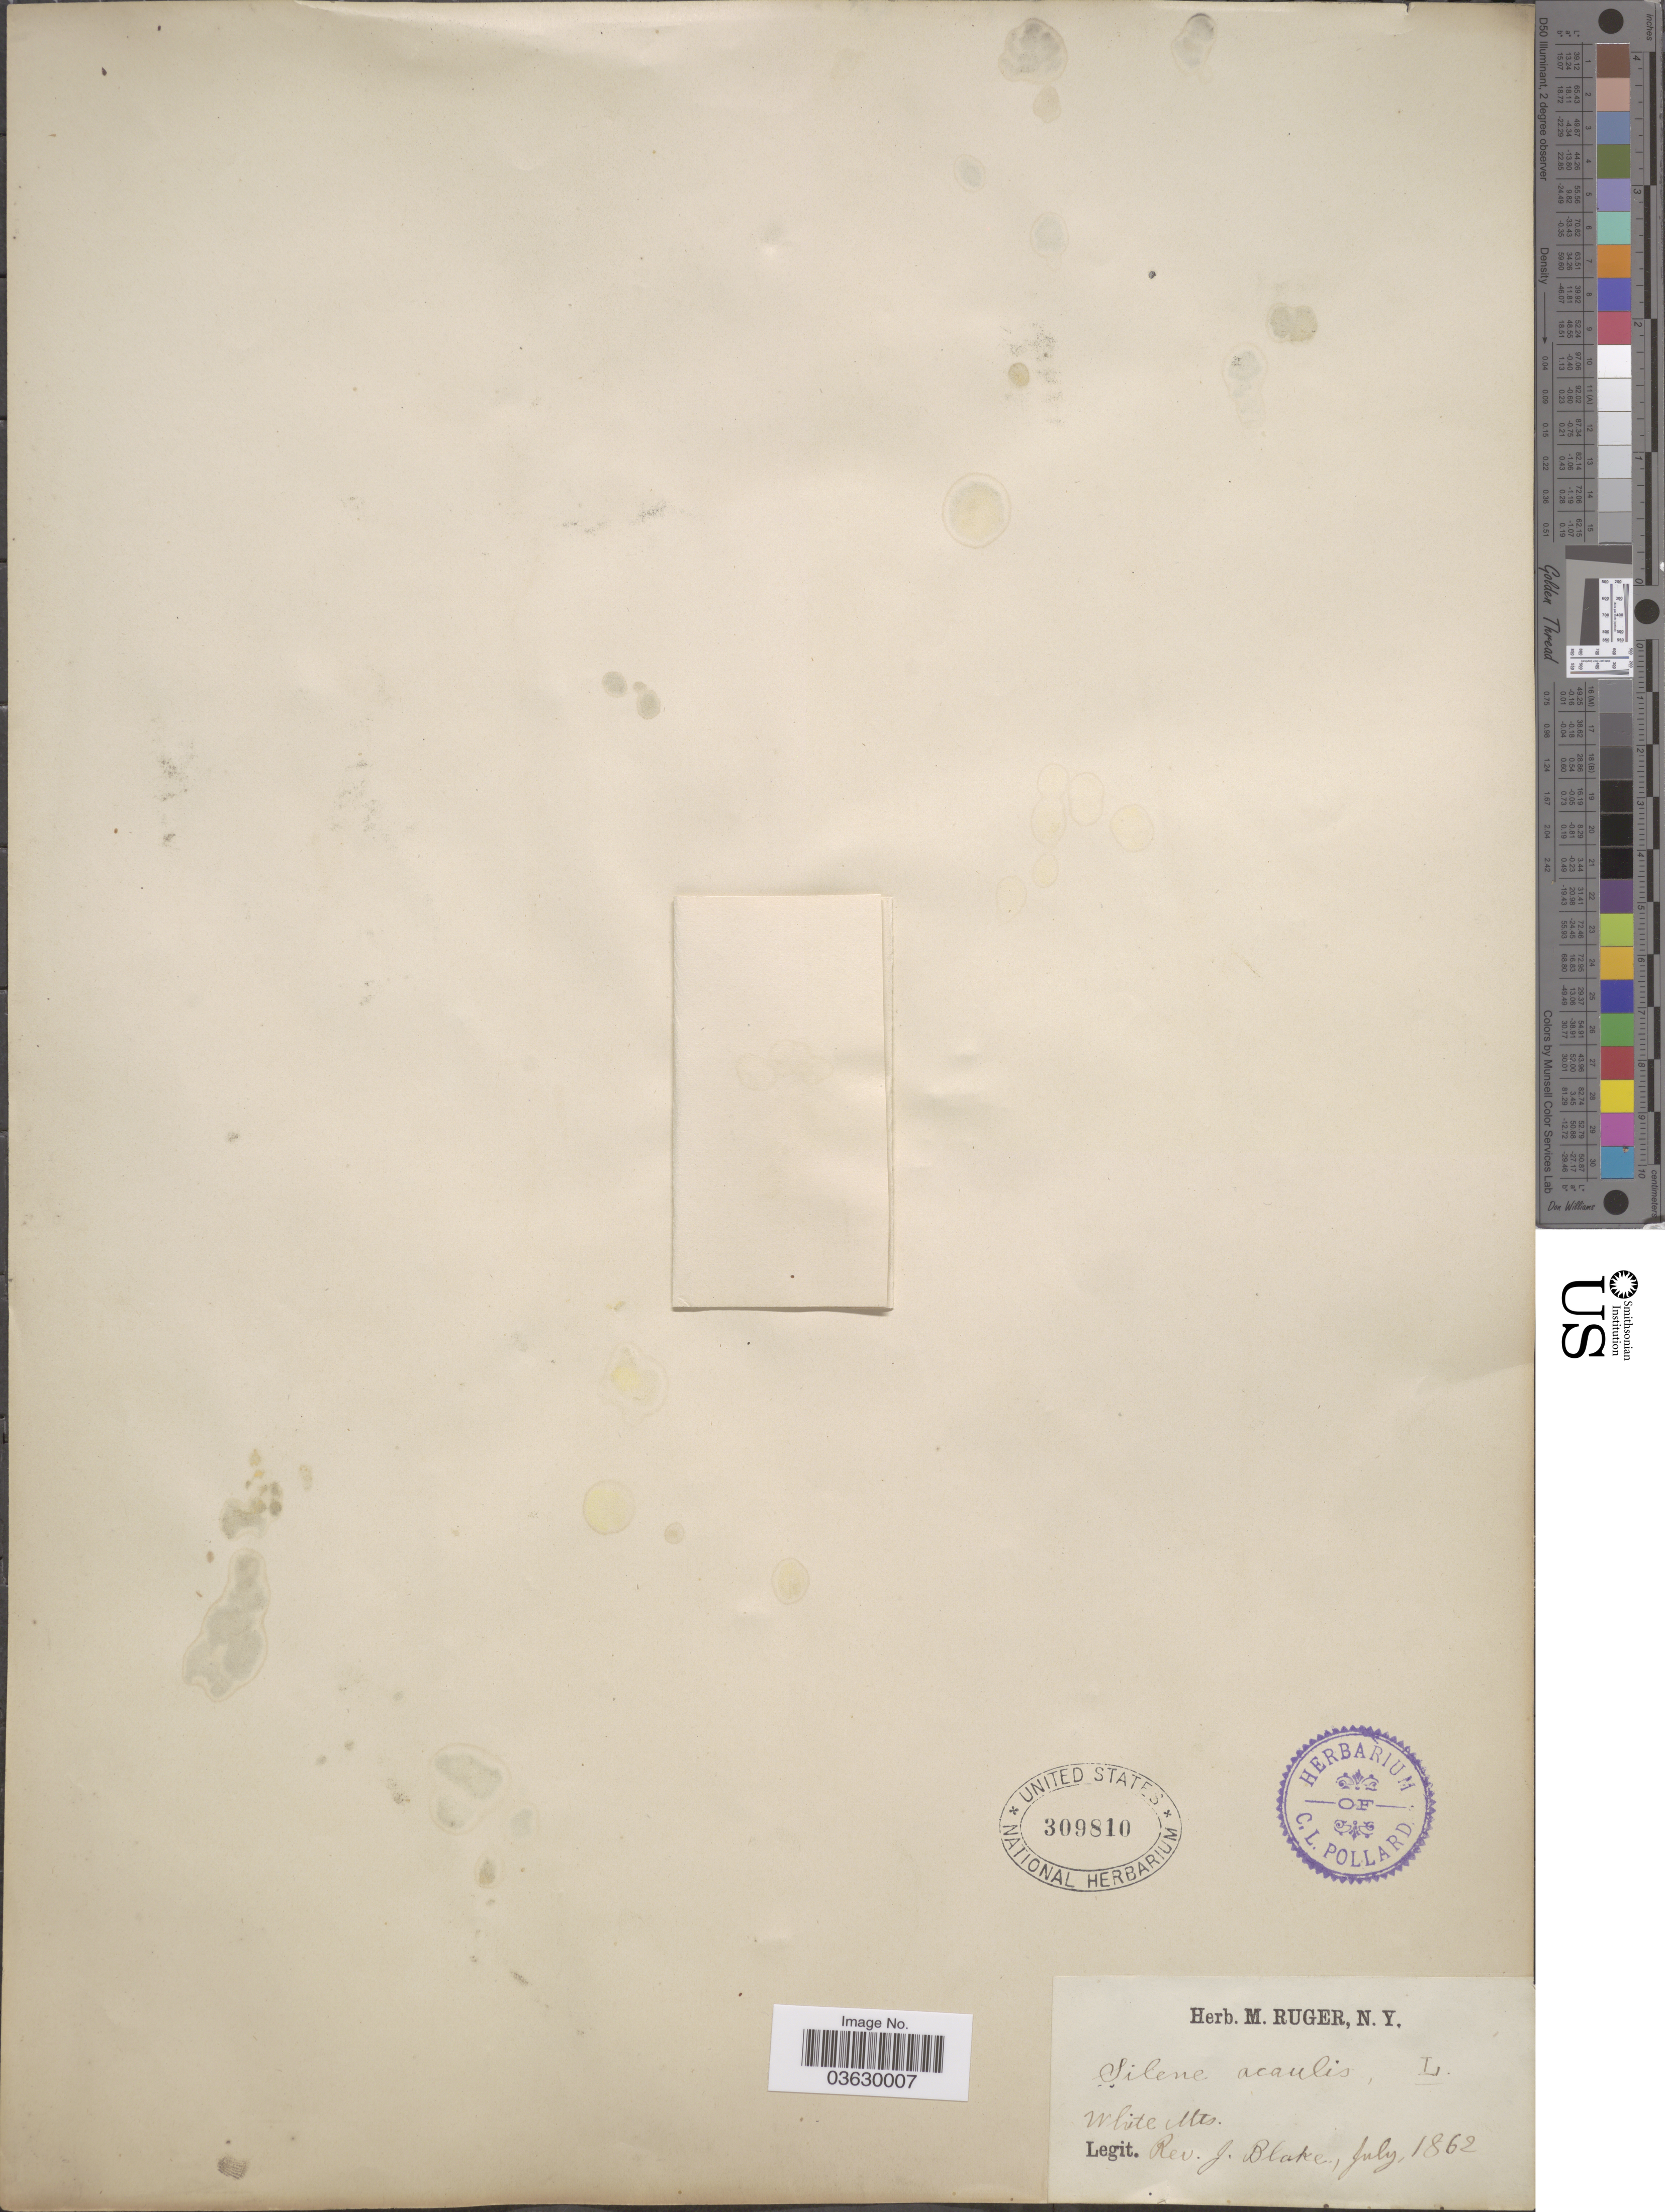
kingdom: Plantae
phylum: Tracheophyta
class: Magnoliopsida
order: Caryophyllales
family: Caryophyllaceae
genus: Silene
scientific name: Silene acaulis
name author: (L.) Jacq.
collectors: J. Blake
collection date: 1862-07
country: United States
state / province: New York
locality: White Mts.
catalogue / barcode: US 309810